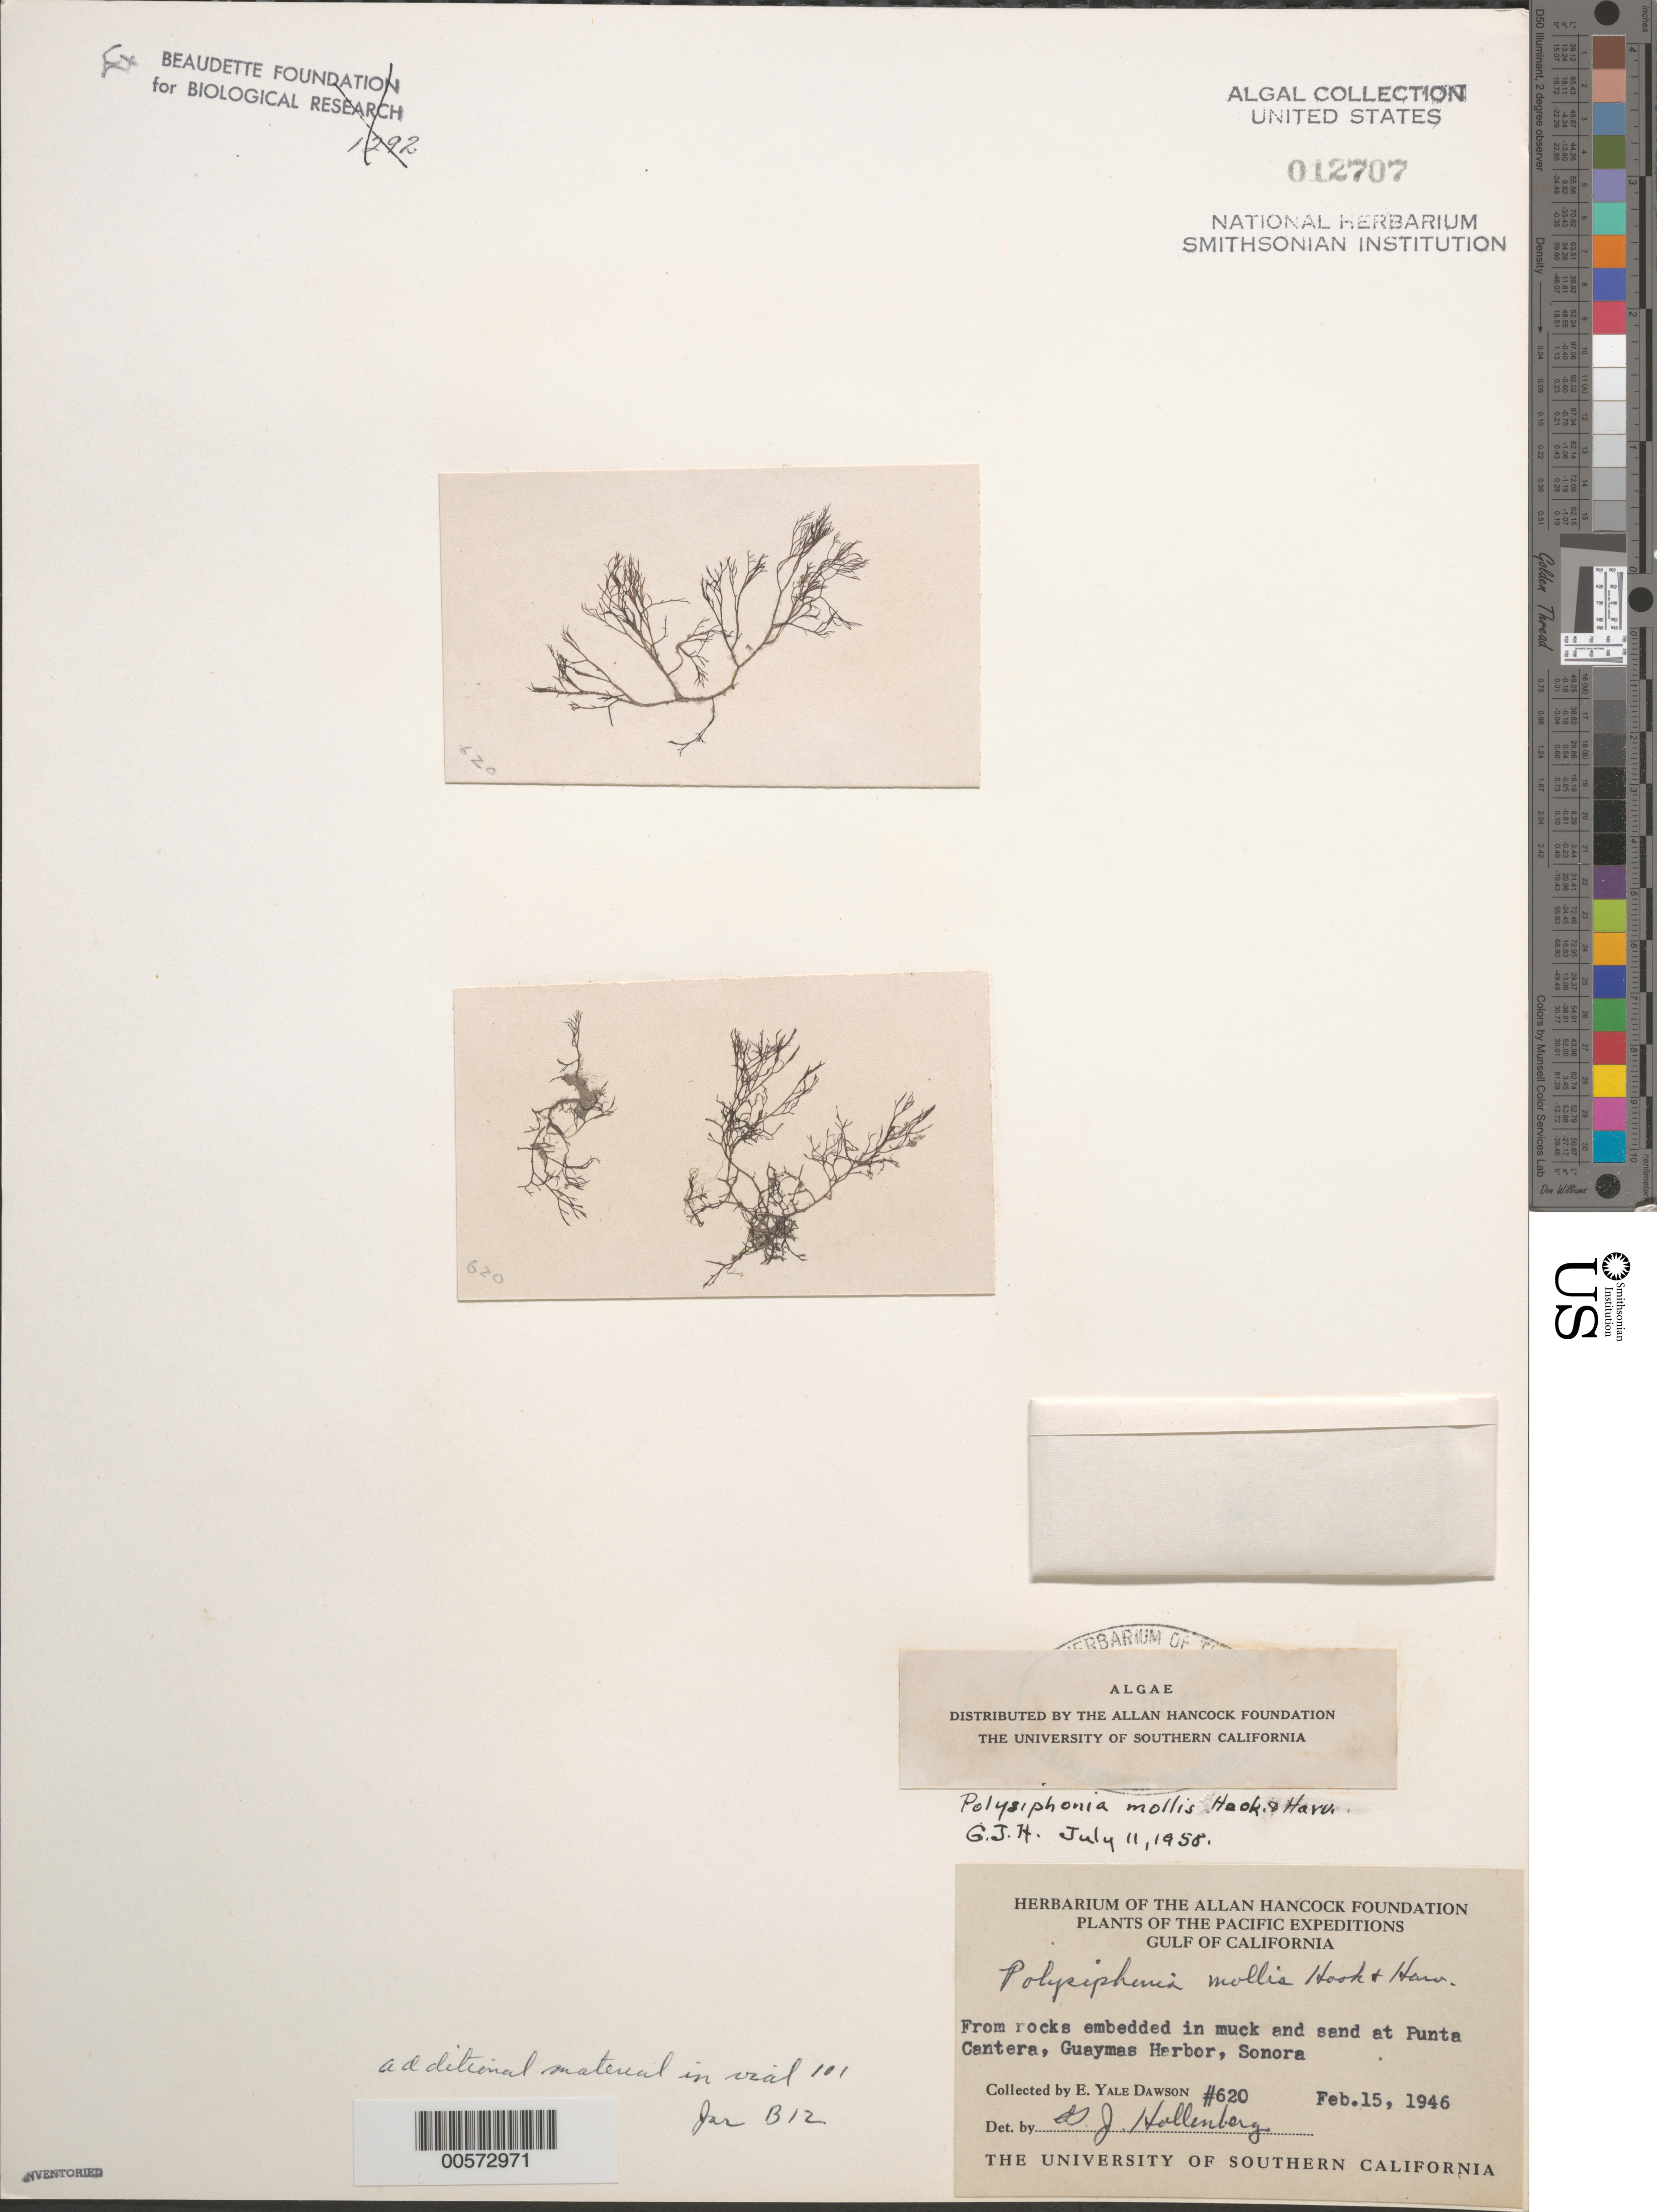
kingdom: Plantae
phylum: Rhodophyta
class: Florideophyceae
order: Ceramiales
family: Rhodomelaceae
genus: Polysiphonia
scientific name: Polysiphonia mollis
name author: Hook. f. & Harv.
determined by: Hollenberg, George J.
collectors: E. Y. Dawson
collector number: EYD 620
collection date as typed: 15 Feb 1946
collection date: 1946-02-15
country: Mexico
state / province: Sonora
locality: Punta Cantera, Guaymas Harbor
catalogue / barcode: US 12707